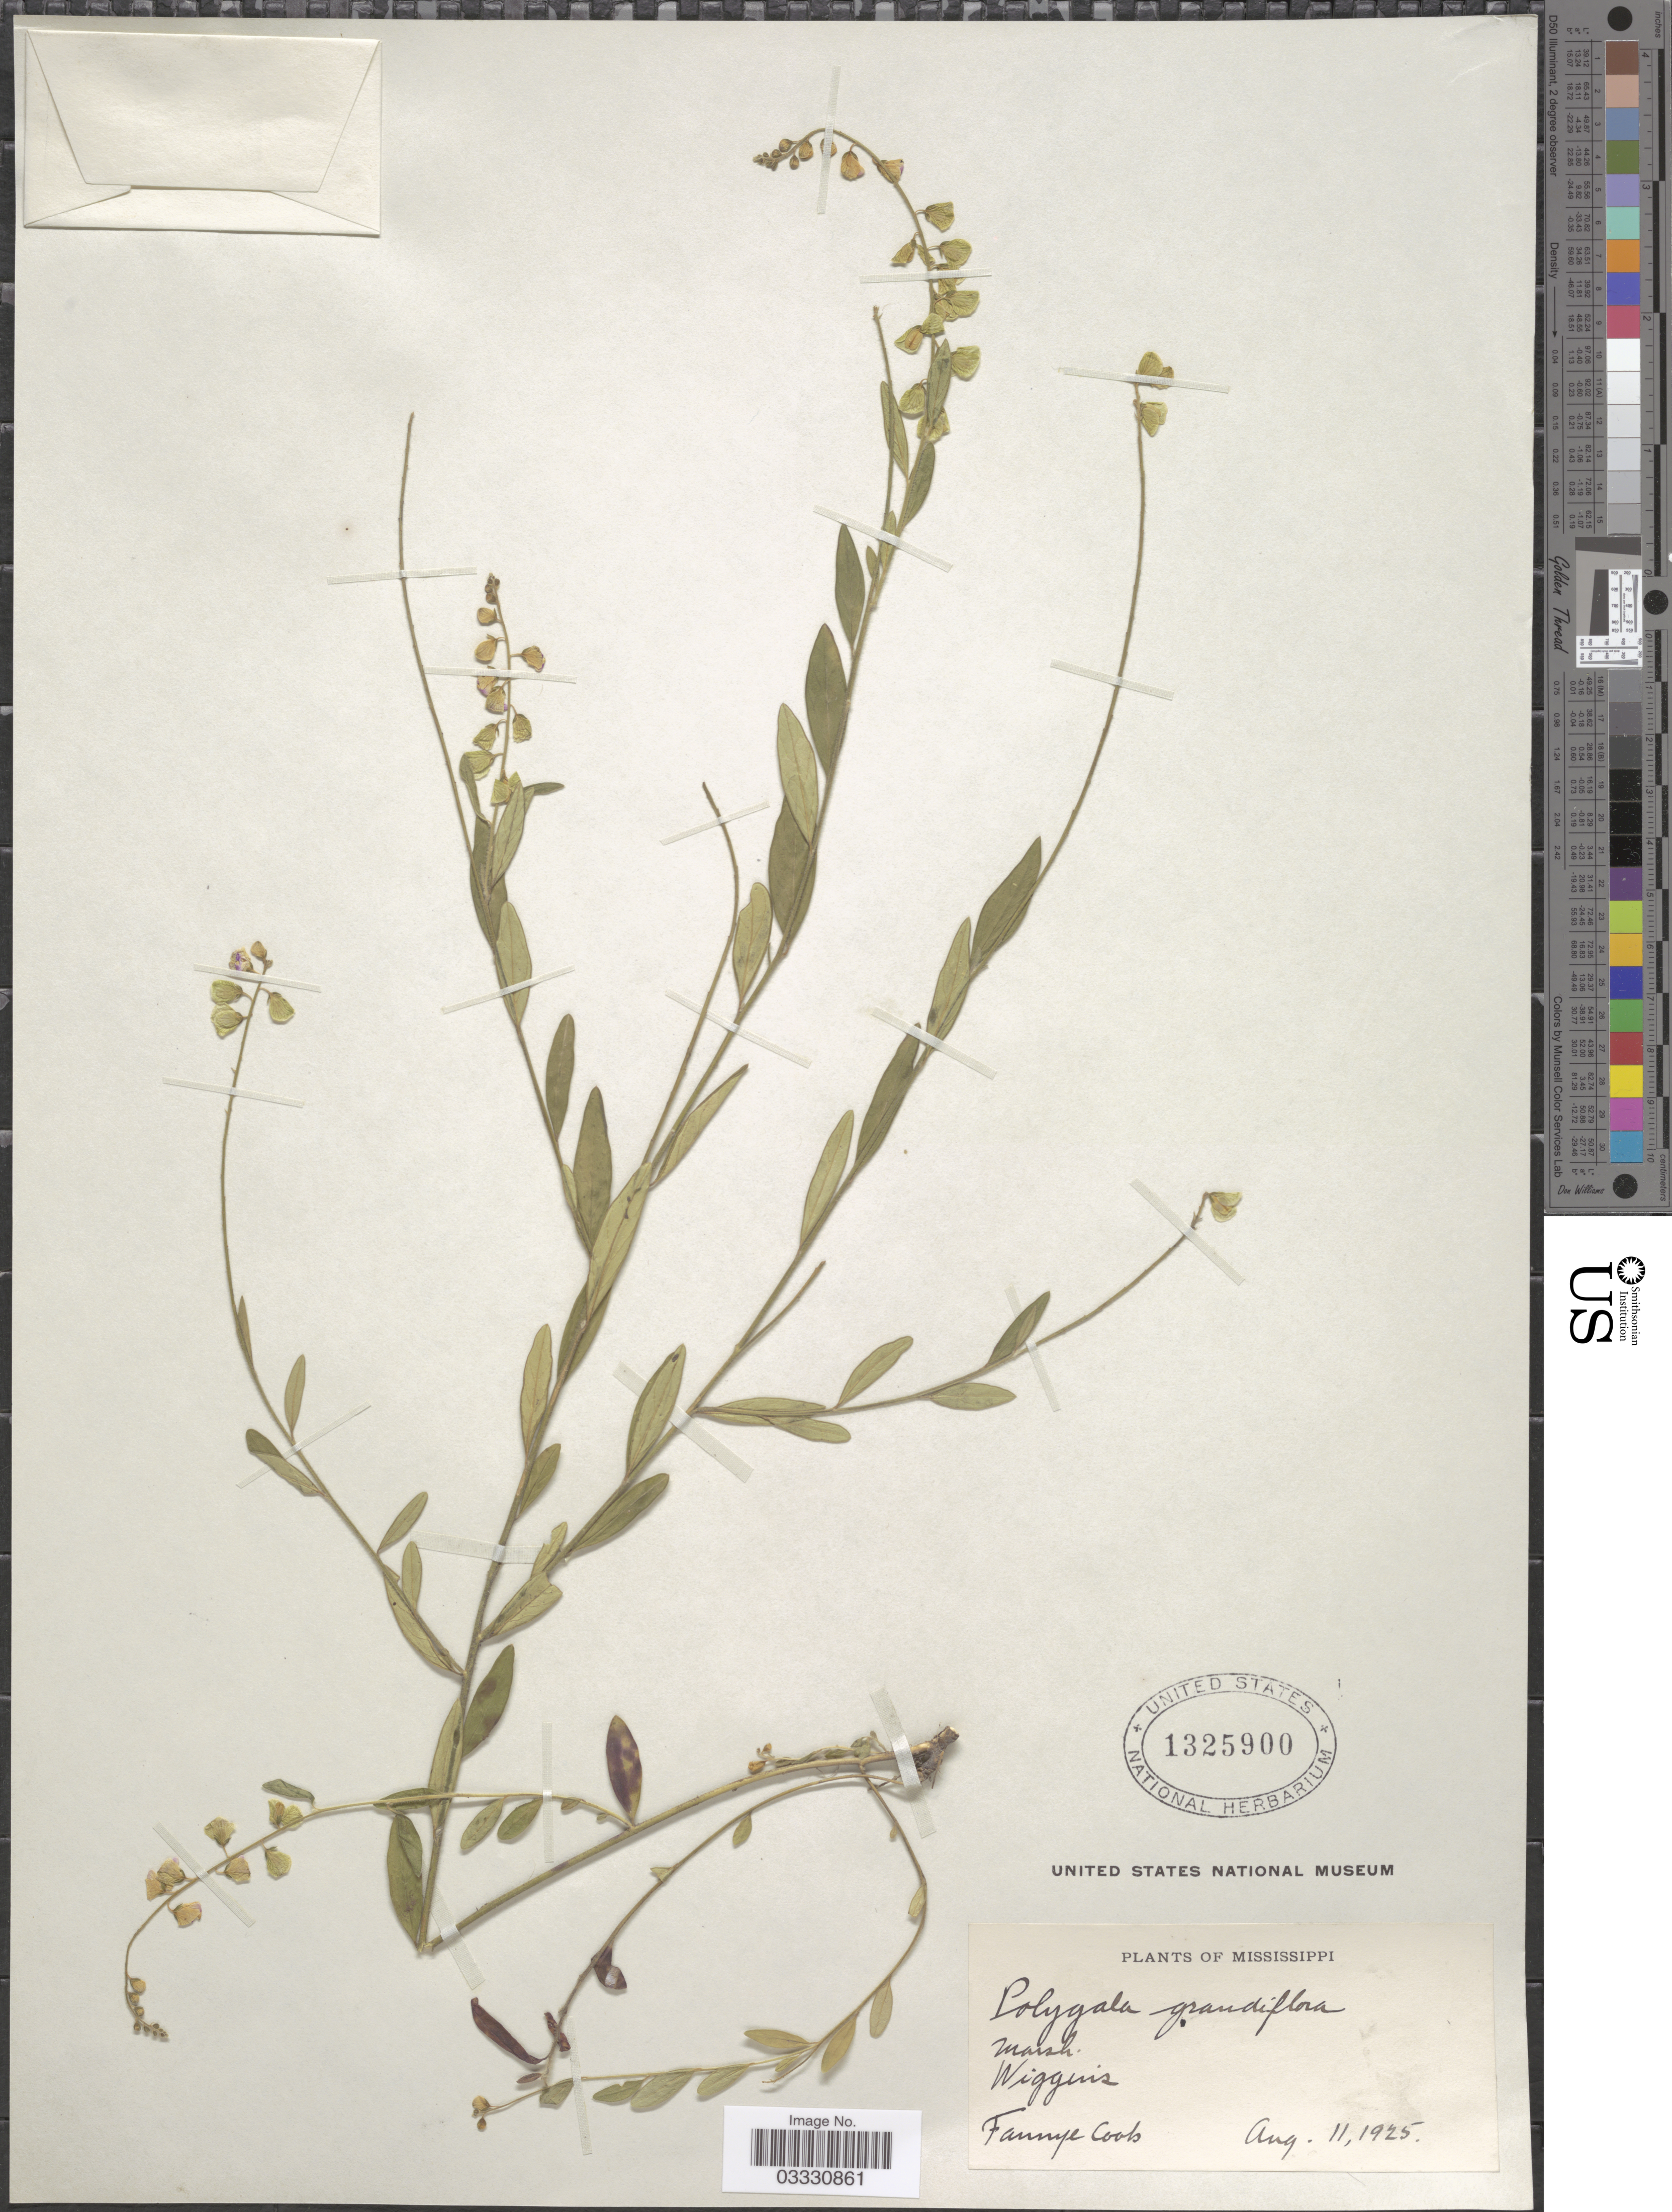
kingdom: Plantae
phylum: Tracheophyta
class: Magnoliopsida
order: Fabales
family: Polygalaceae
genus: Asemeia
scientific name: Asemeia grandiflora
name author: (Walter) Small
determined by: Strong, Mark T., (BOT), Smithsonian Institution - National Museum of Natural History (UNITED STATES)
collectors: F. A. Cook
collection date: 1925-08-11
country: United States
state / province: Mississippi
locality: Wiggins.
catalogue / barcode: US 1325900